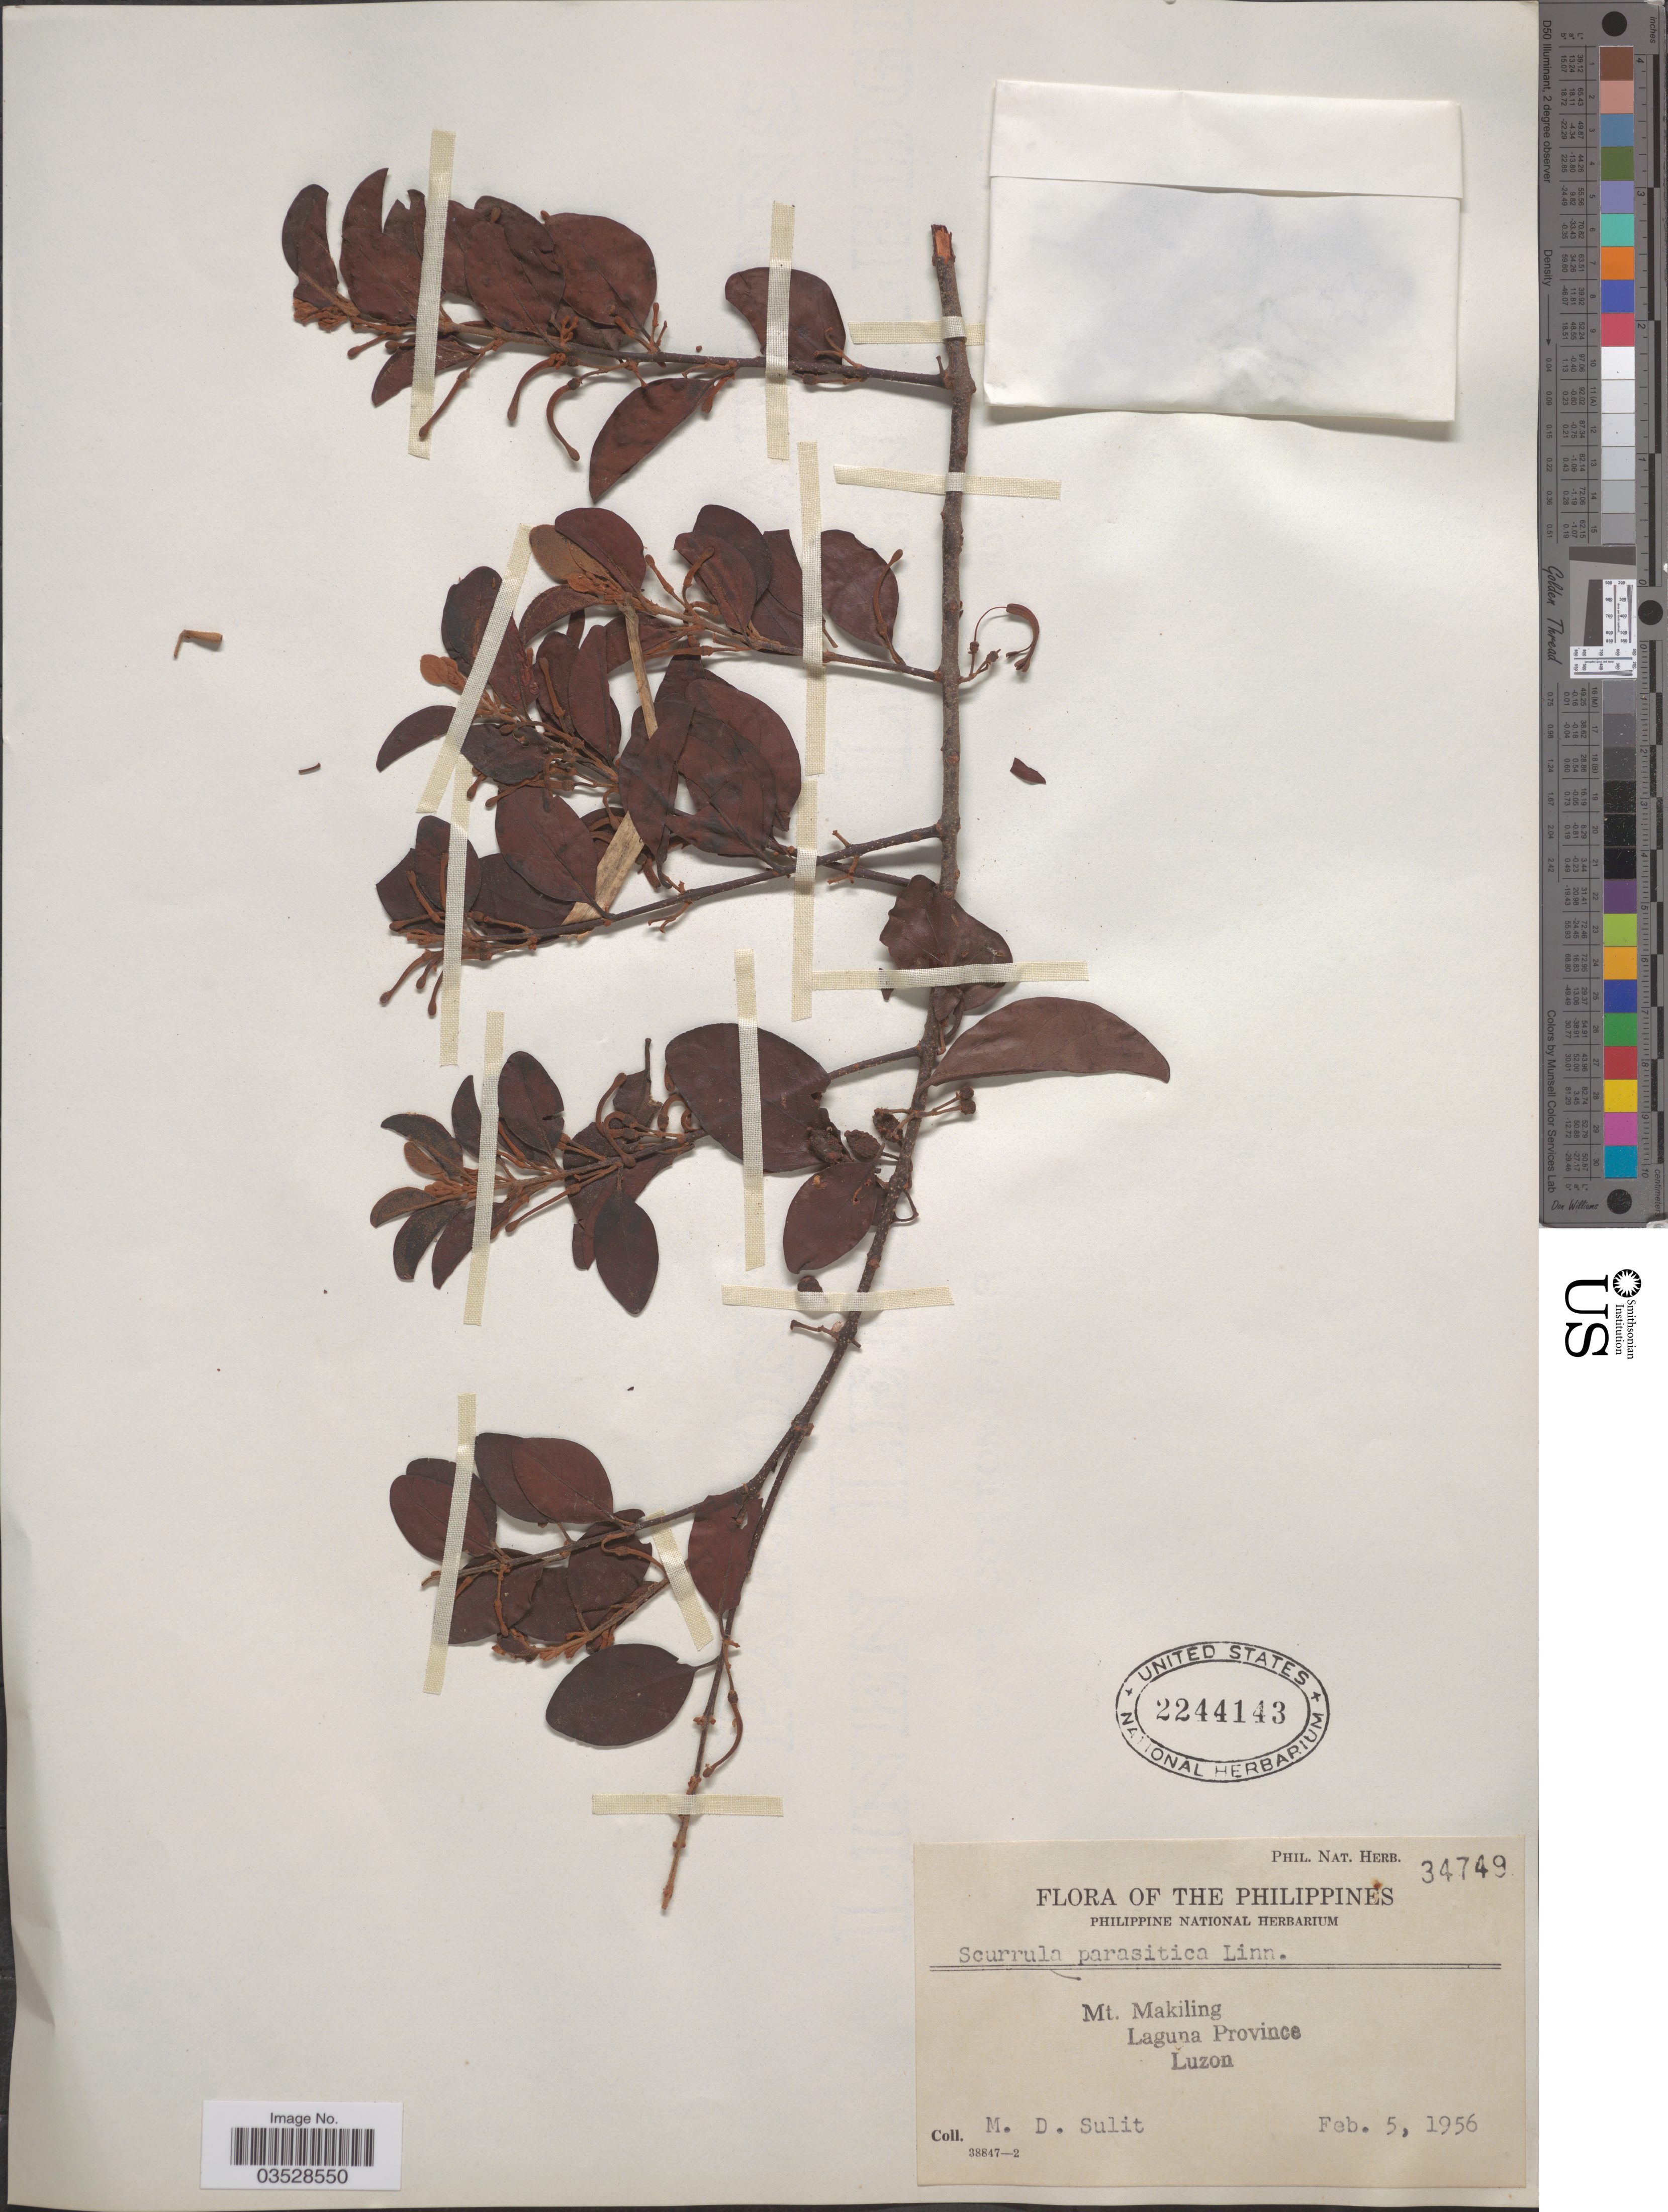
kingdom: Plantae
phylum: Tracheophyta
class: Magnoliopsida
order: Santalales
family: Loranthaceae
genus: Loranthus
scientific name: Loranthus parasiticus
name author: Druce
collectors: M. Sulit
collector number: Phil. Nat. Herb. 34749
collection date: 1956-02-05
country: Philippines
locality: Mt. Makiling. Laguna Province. Luzon.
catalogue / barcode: US 2244143